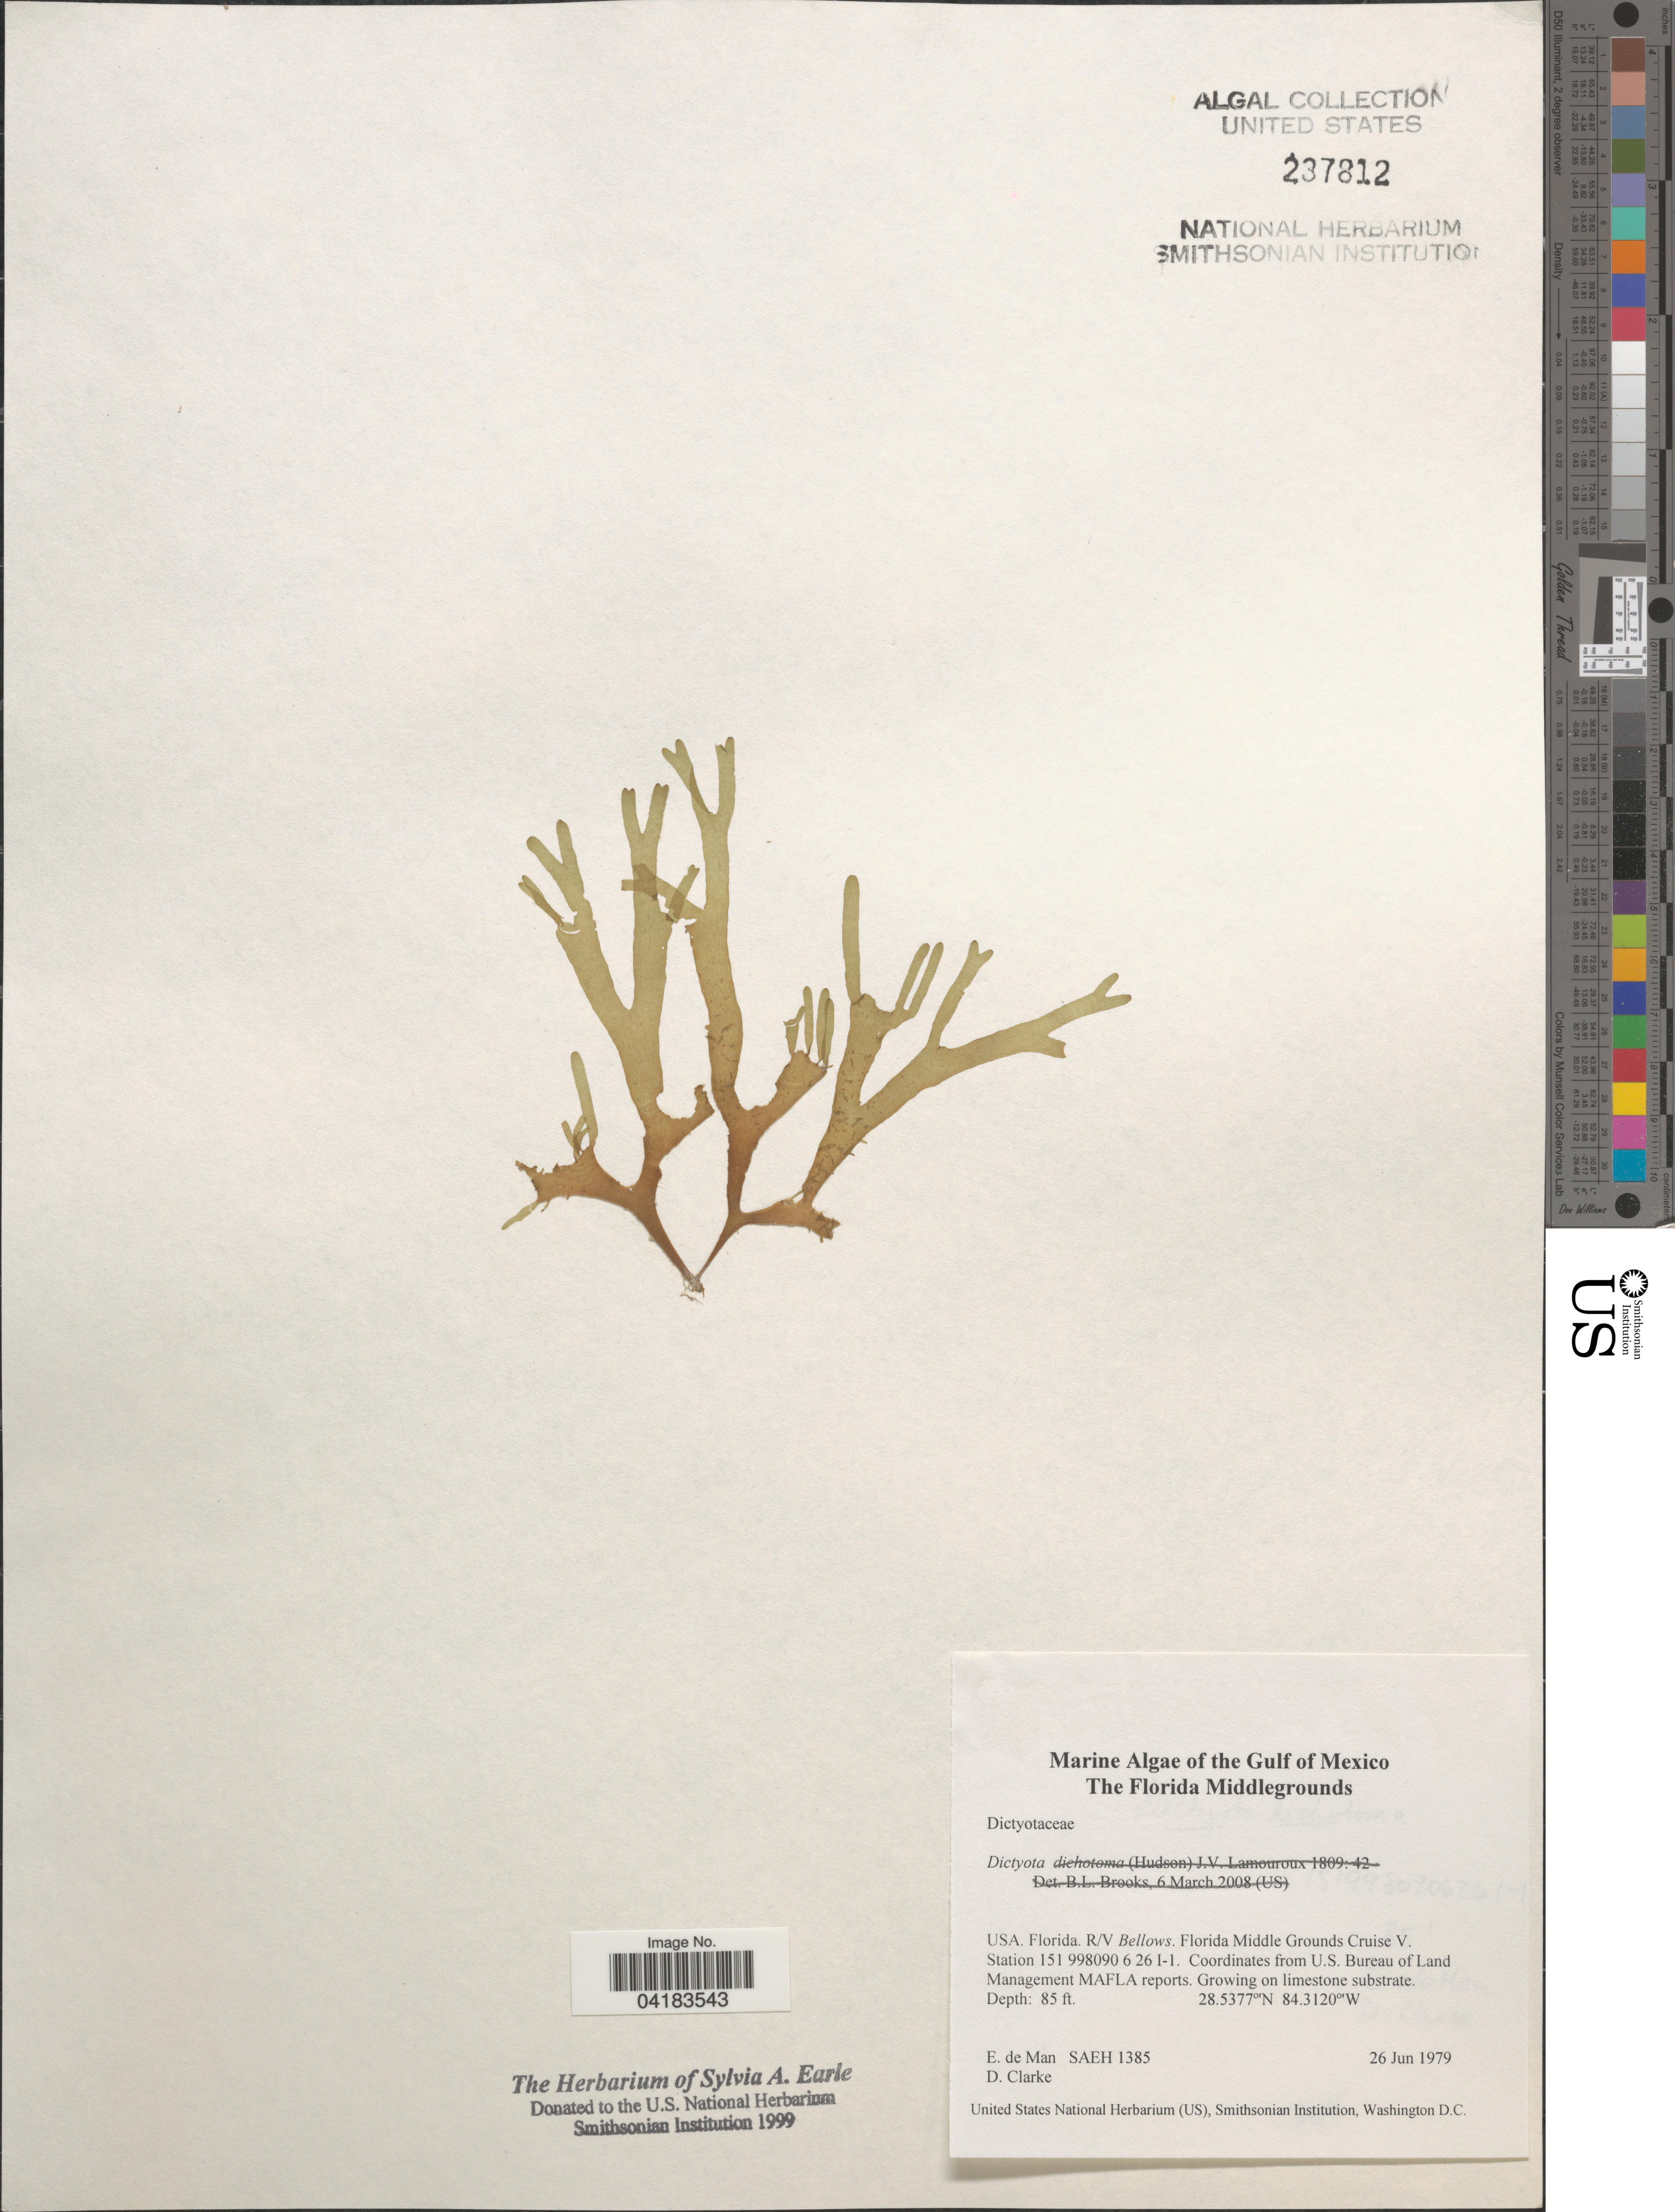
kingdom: Chromista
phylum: Ochrophyta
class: Phaeophyceae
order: Dictyotales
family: Dictyotaceae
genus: Dictyota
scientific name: Dictyota sp.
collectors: E. de Man & D. Clarke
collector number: SAEH1385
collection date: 1979-06-26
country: United States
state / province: Florida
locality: The Gulf of Mexico. The Florida Middlegrounds. R/V Bellows. Florida Middle Grounds Cruise V. Station 151 998090 6 26 I-1. Coordinates from U.S. Bureau of Land Management MAFLA reports.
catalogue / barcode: US 237812